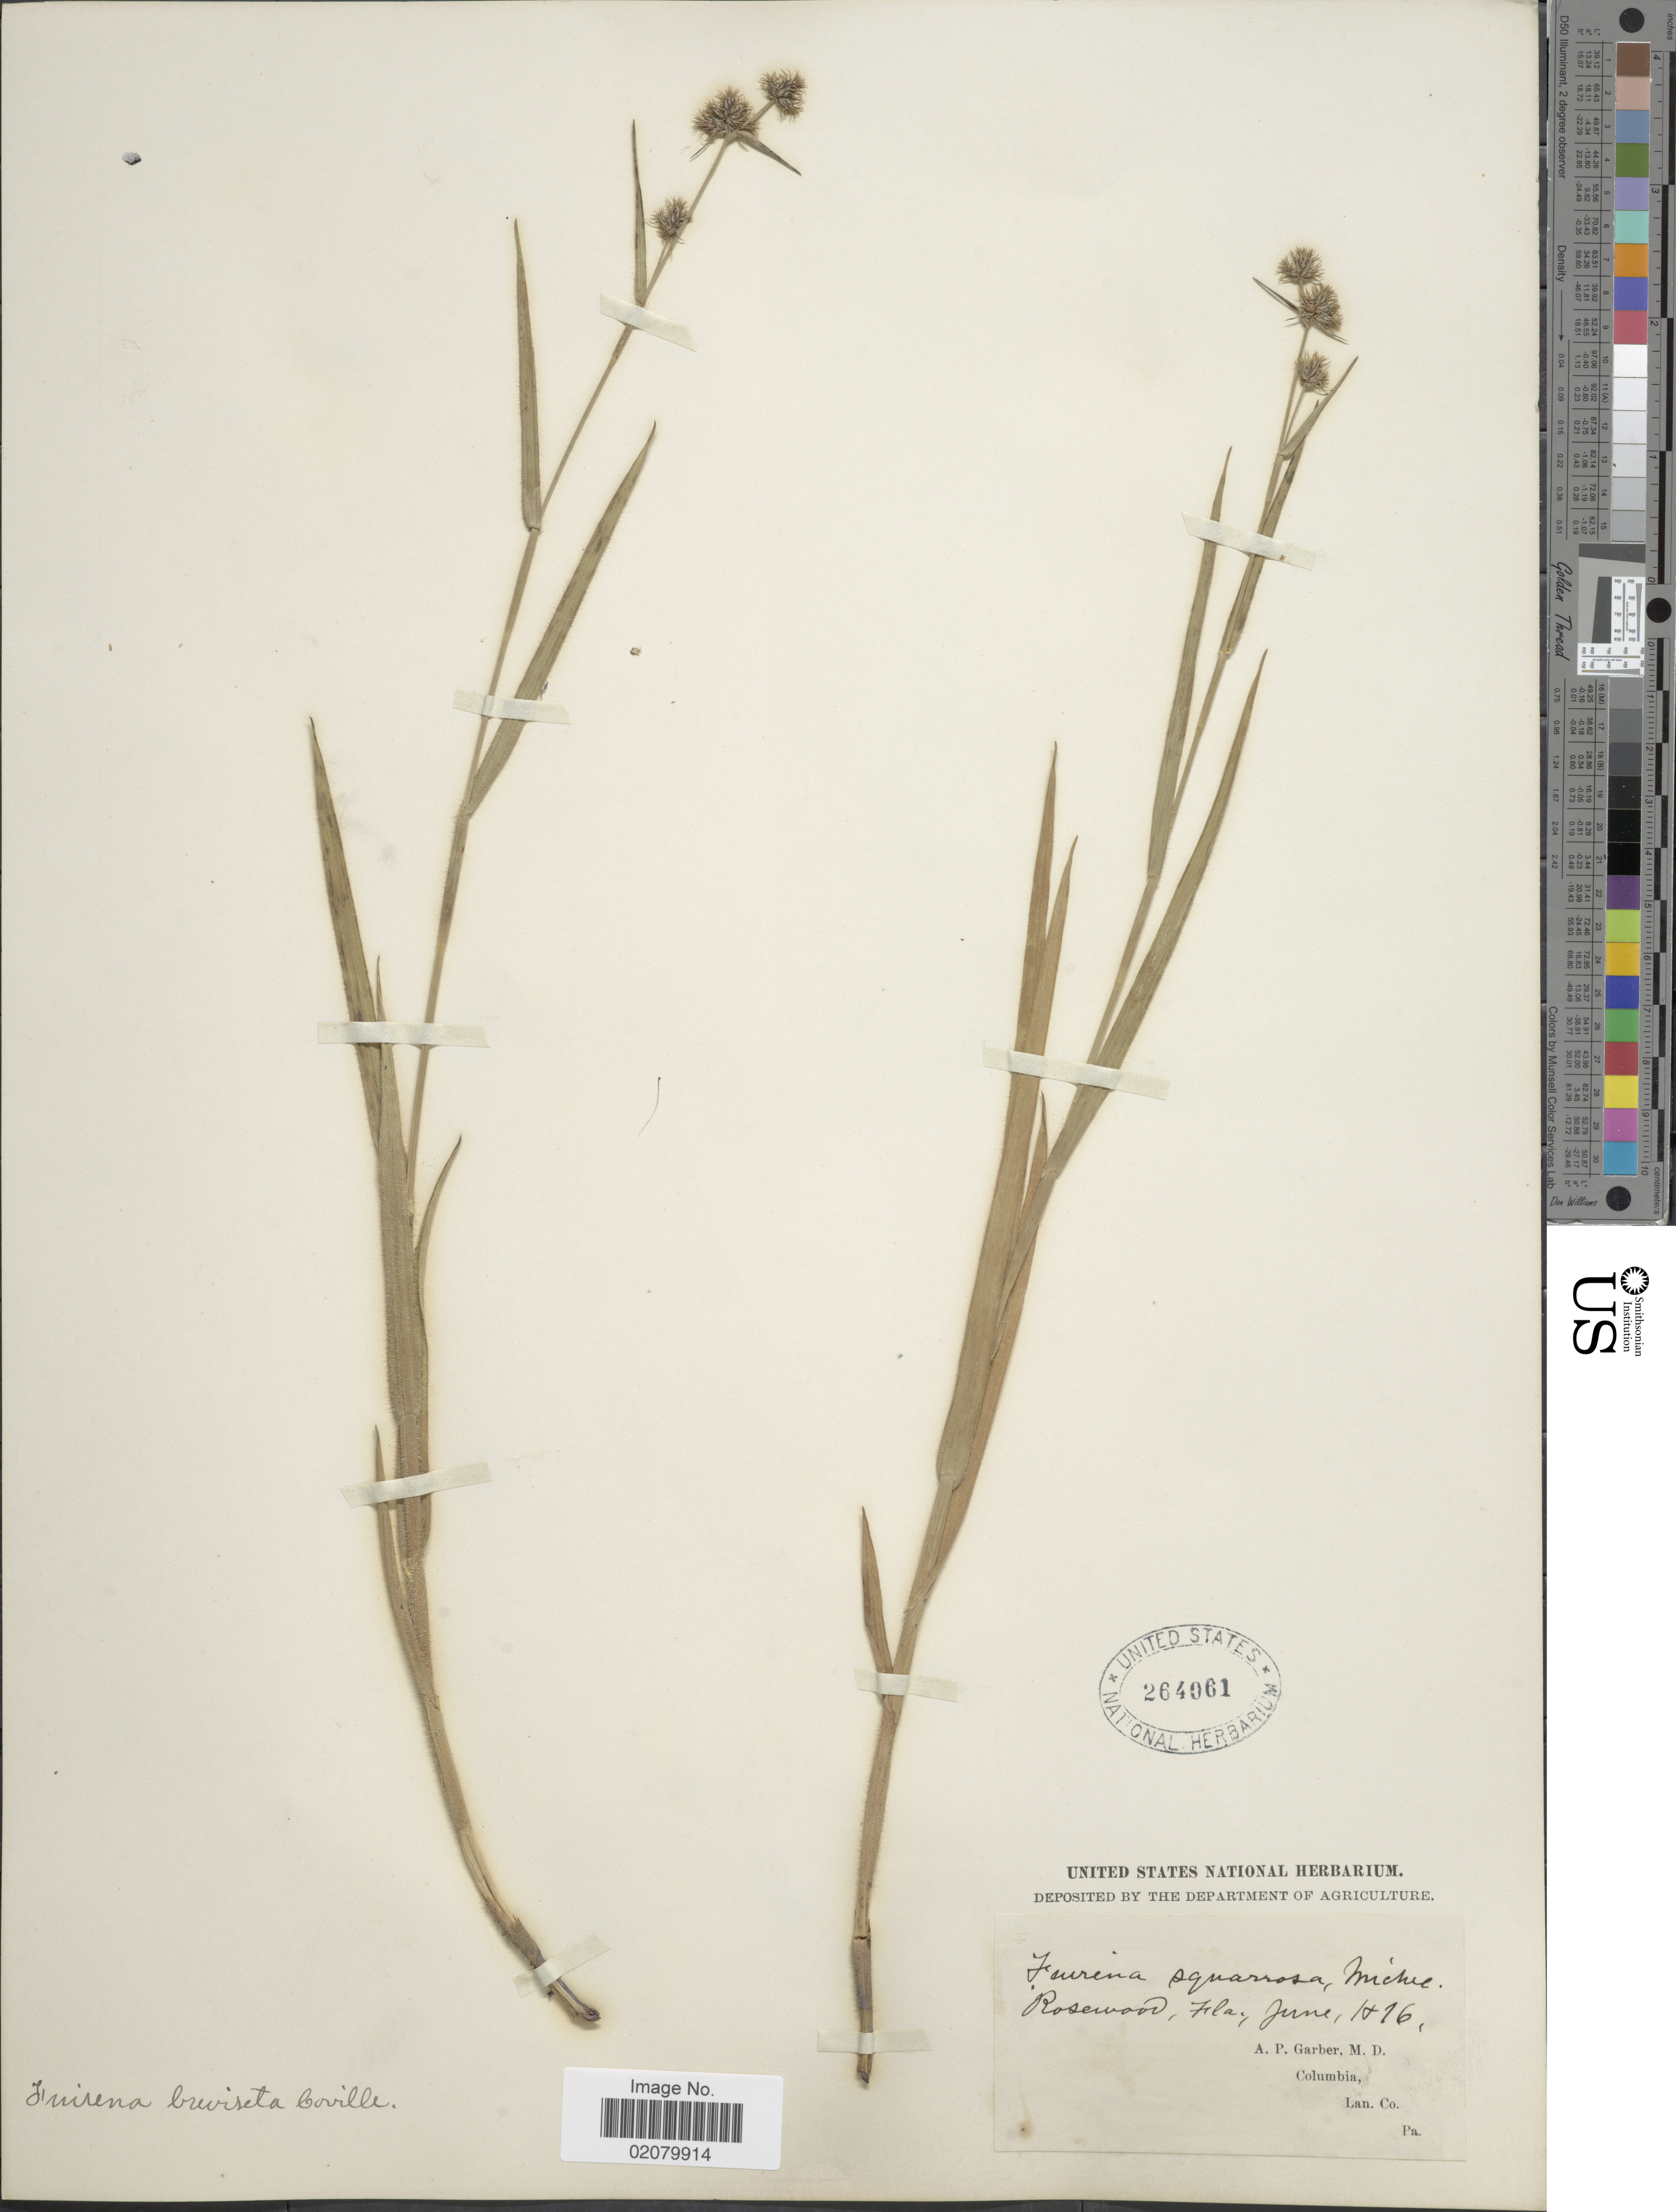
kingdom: Plantae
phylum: Tracheophyta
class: Liliopsida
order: Poales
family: Cyperaceae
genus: Fuirena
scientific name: Fuirena squarrosa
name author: Michx.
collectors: A. P. Garber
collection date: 1816-06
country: United States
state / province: Florida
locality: Rosewood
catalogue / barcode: US 264061